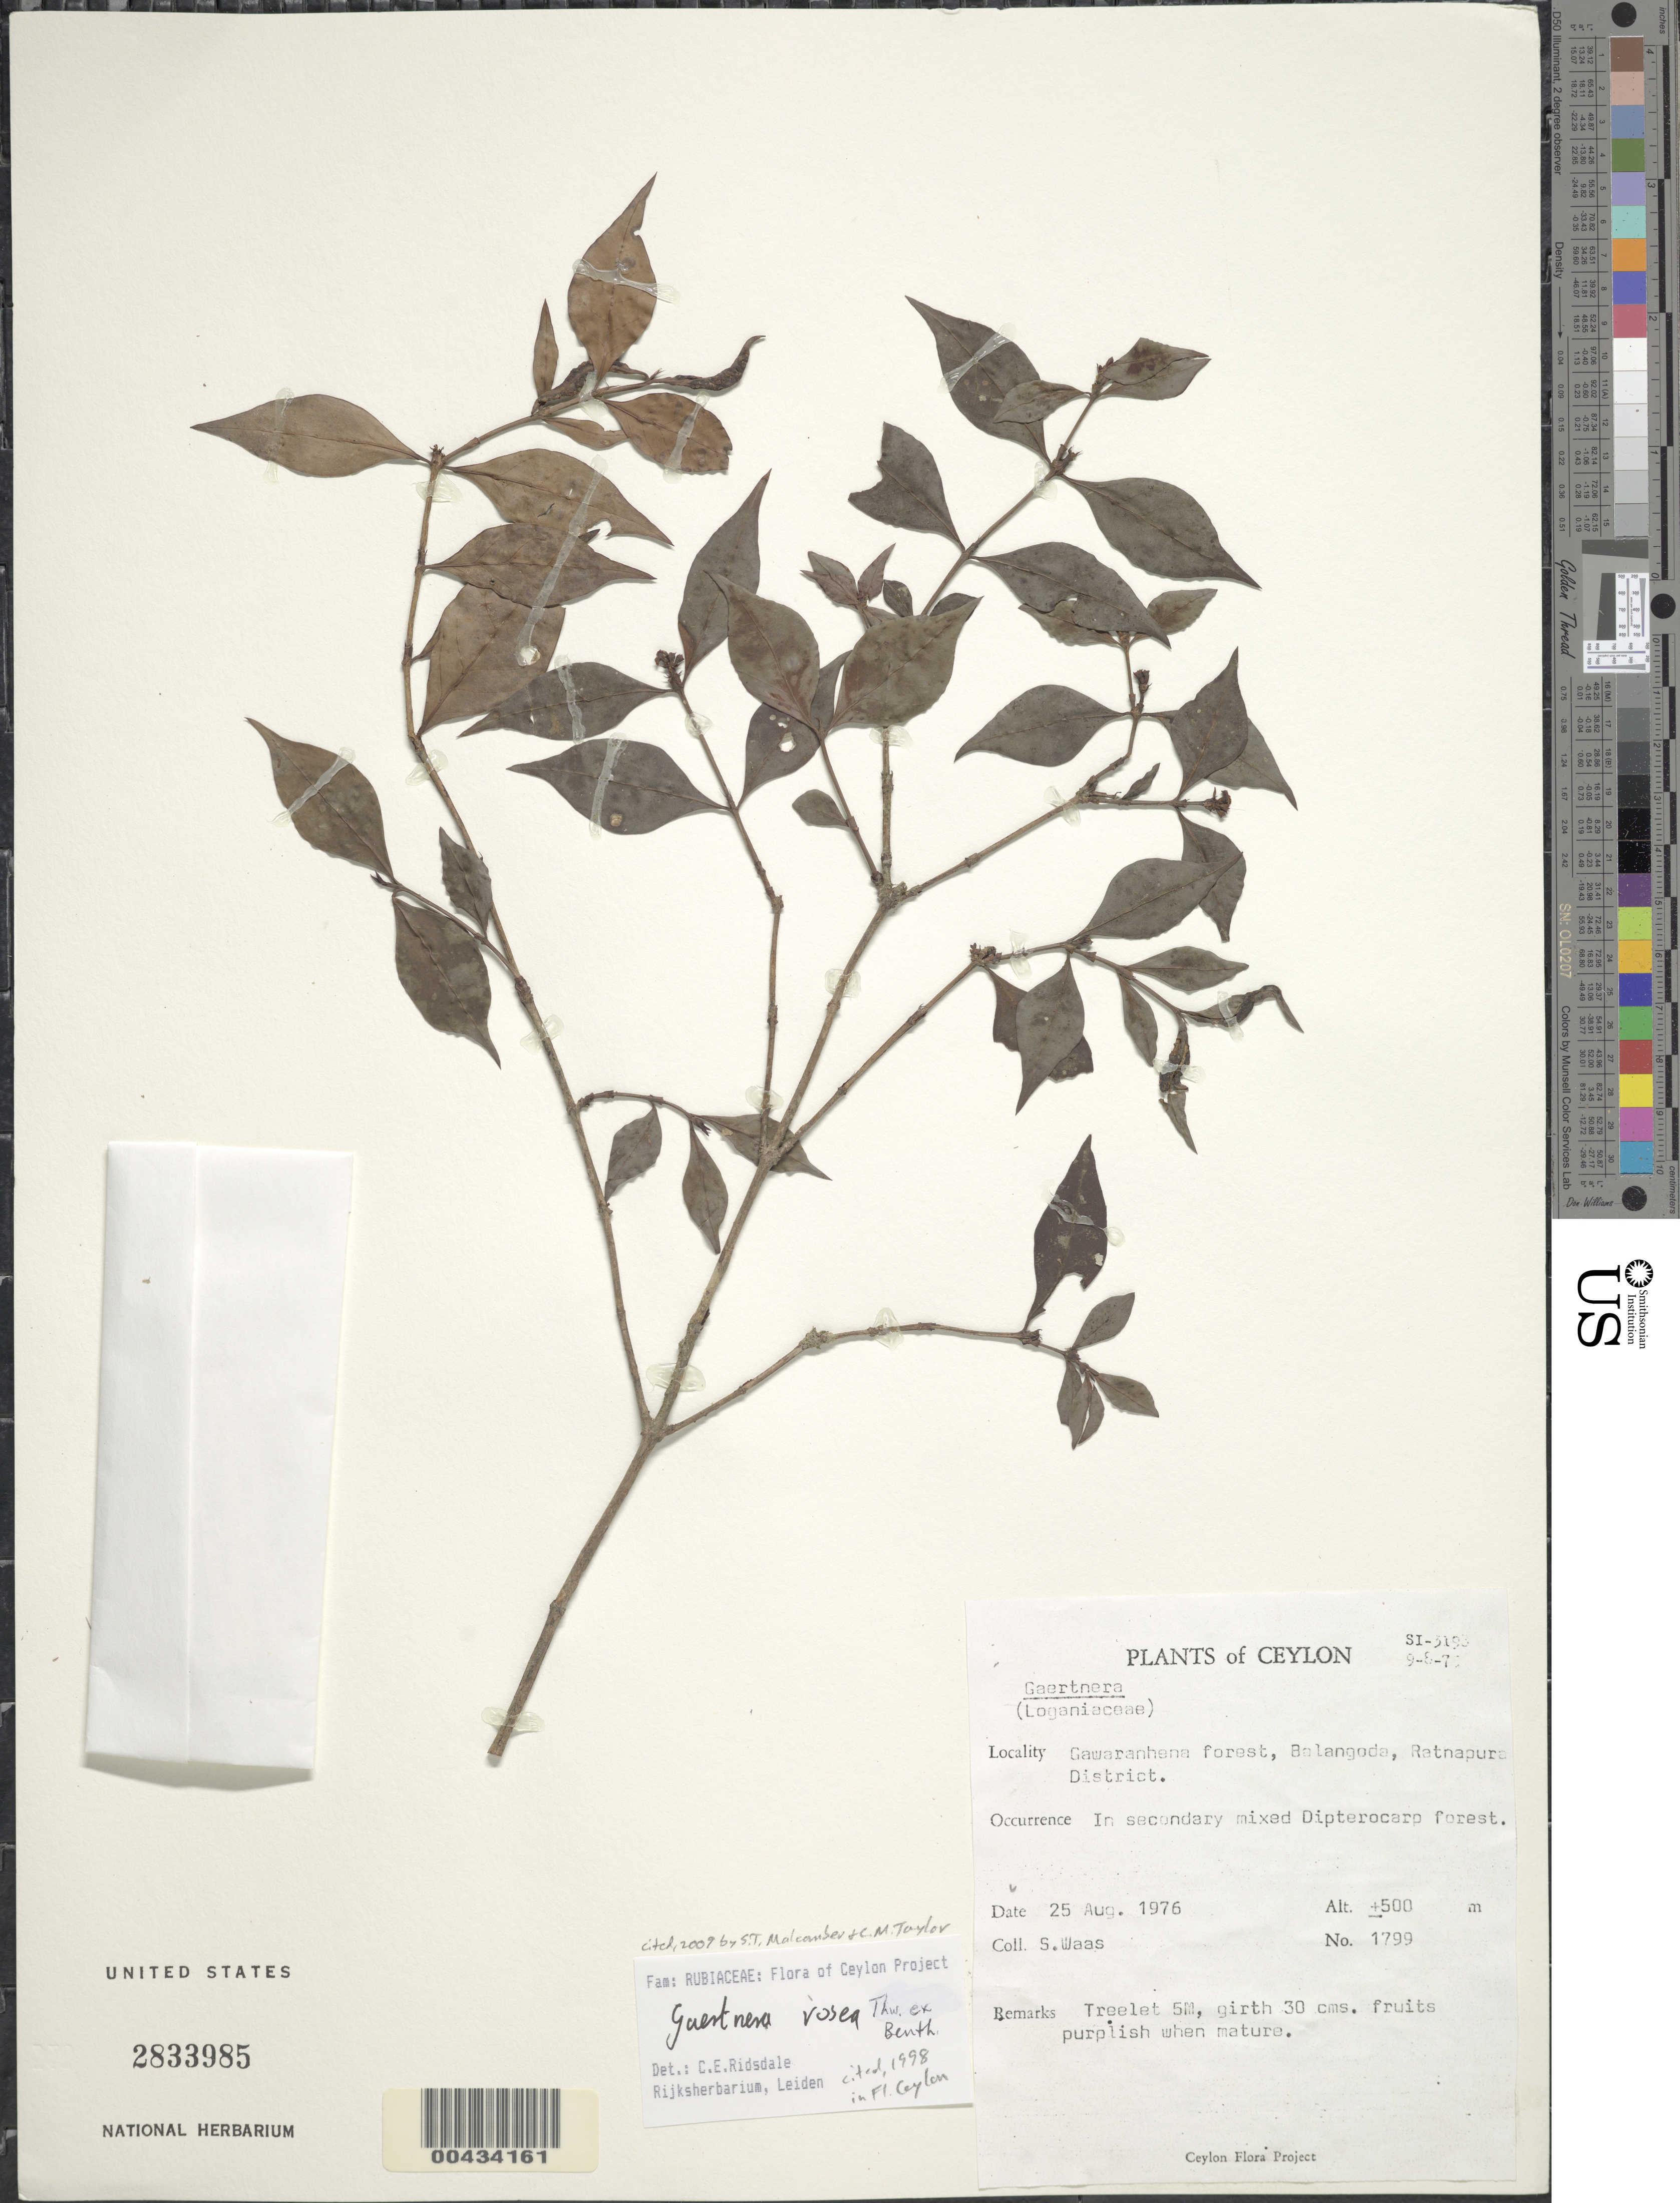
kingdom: Plantae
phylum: Tracheophyta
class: Magnoliopsida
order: Gentianales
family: Rubiaceae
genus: Gaertnera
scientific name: Gaertnera rosea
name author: Thwaites ex Benth.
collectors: S. Waas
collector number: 1799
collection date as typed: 25 Aug 1976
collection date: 1976-08-25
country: Sri Lanka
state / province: Sabaragamuwa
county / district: Ratnapura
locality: Bawaranhena forest, Balangoda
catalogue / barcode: US 2833985